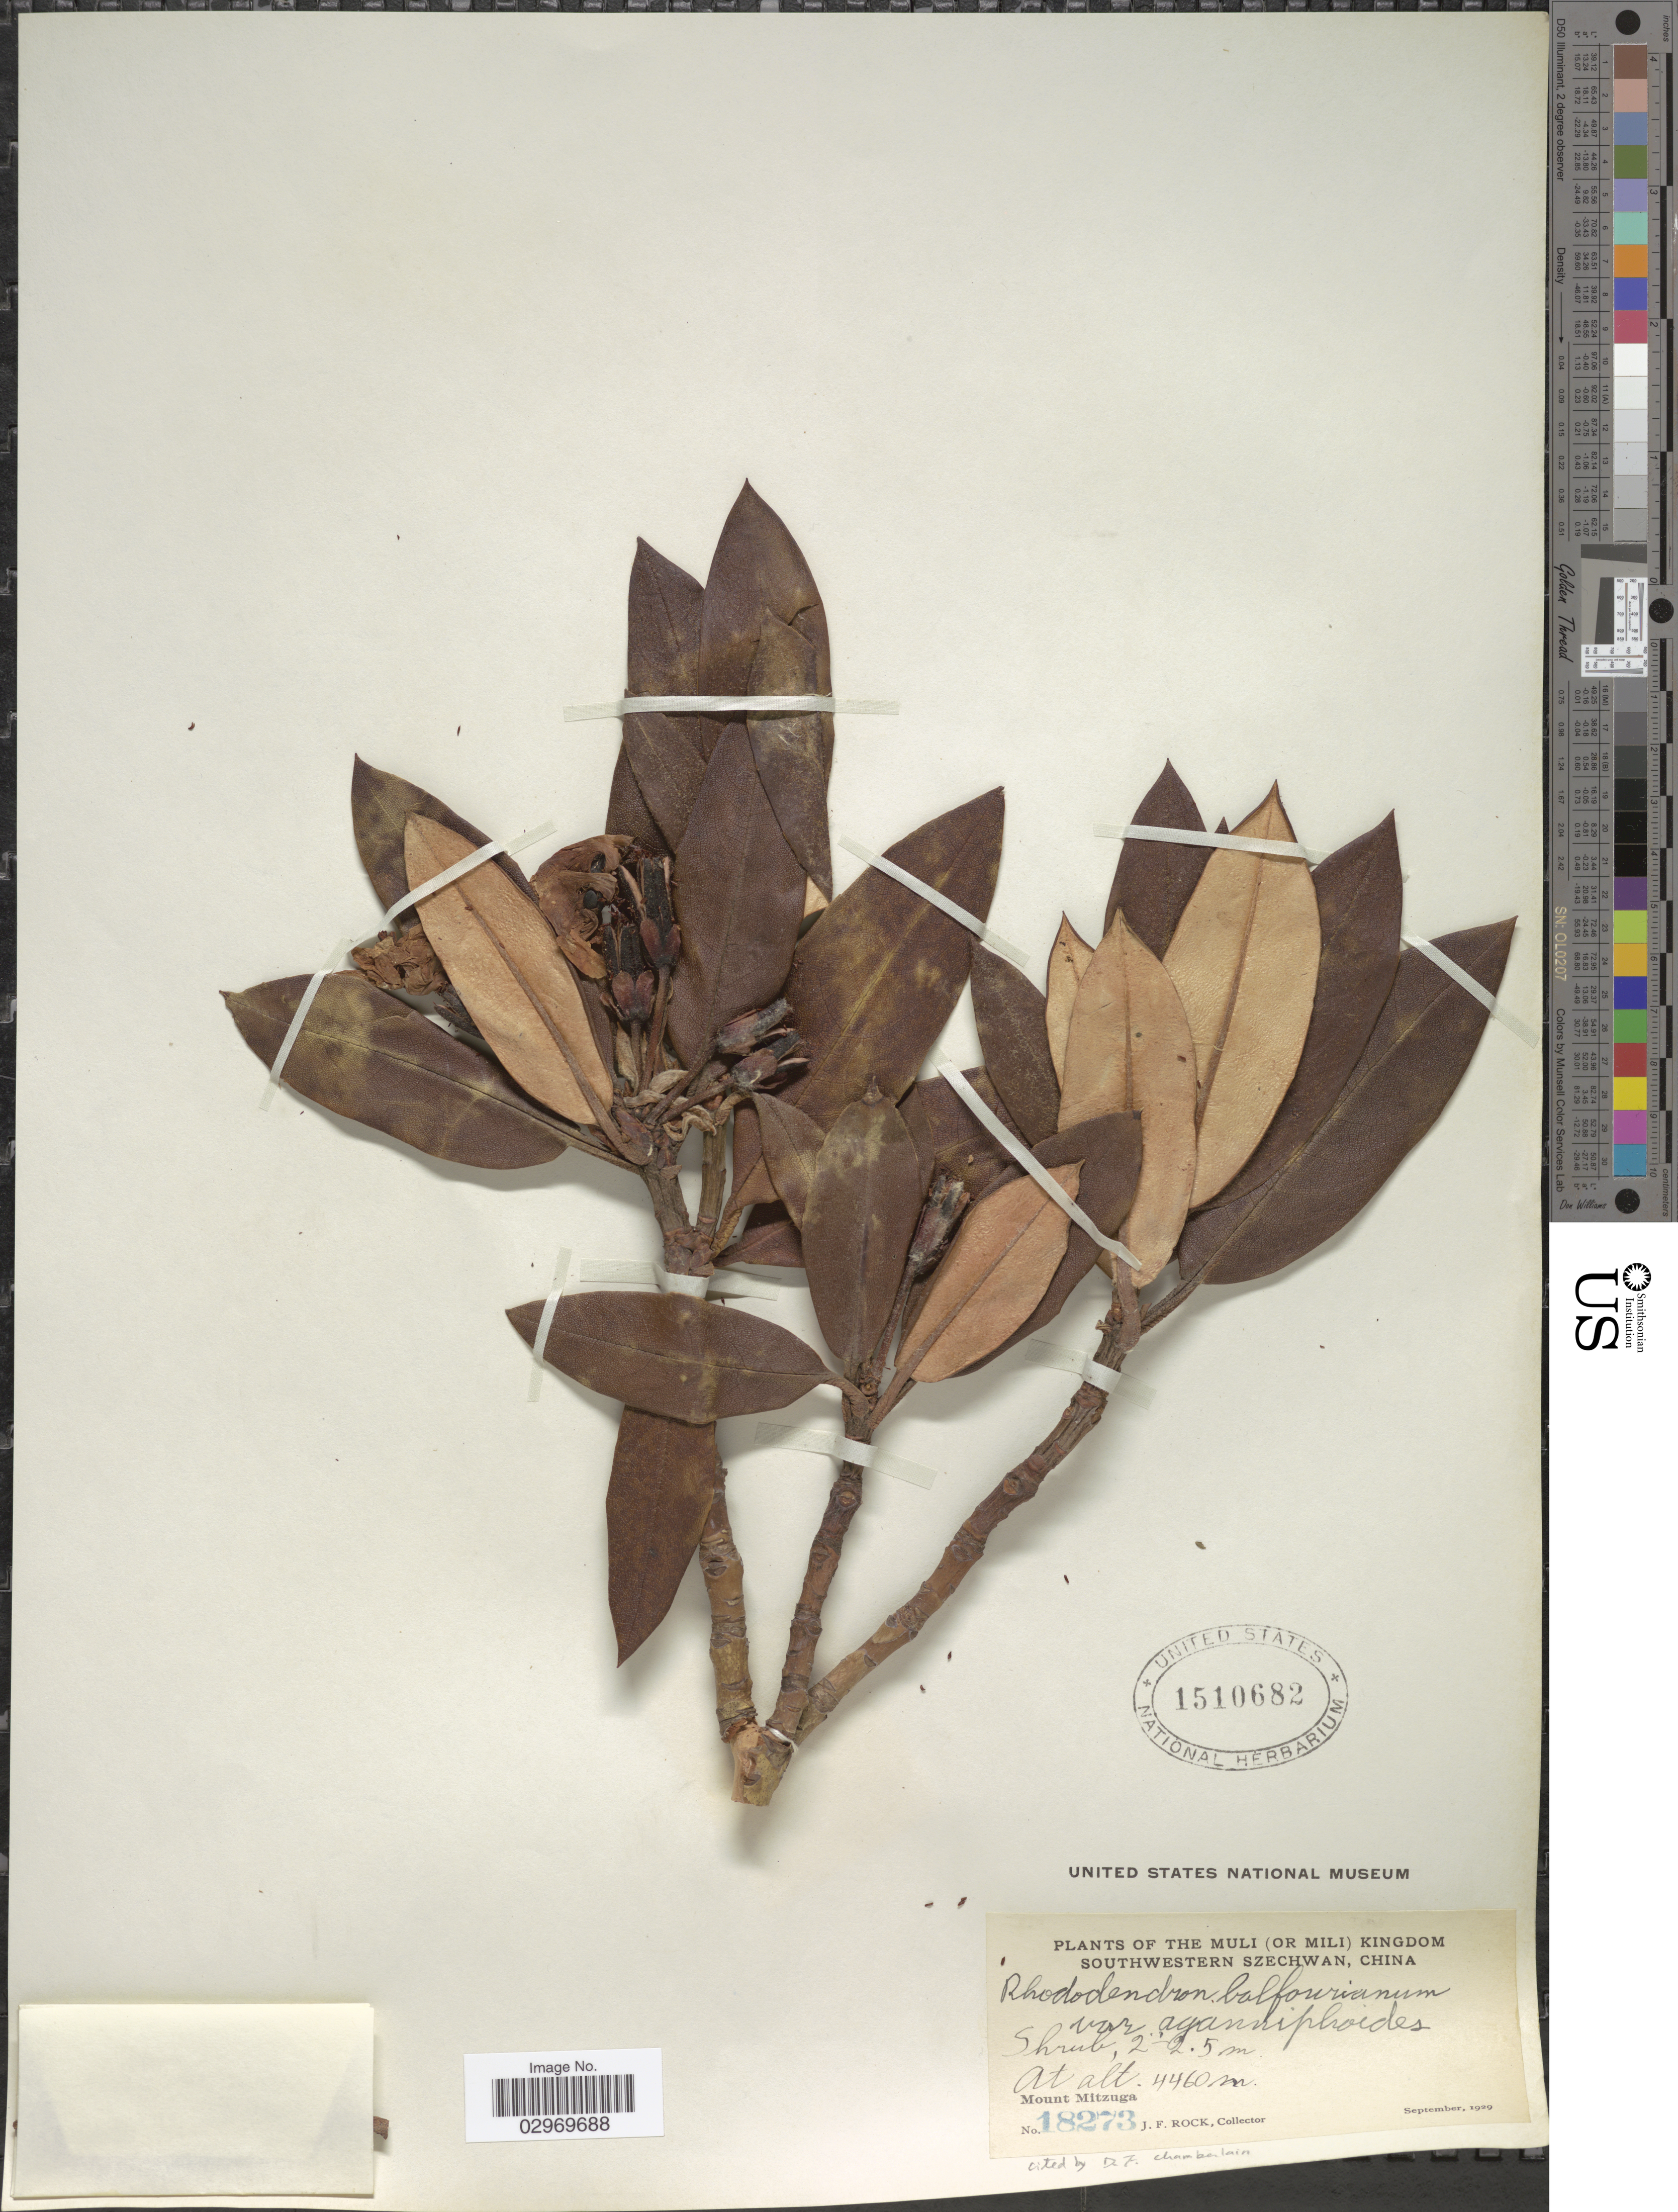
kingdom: Plantae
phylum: Tracheophyta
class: Magnoliopsida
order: Ericales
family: Ericaceae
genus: Rhododendron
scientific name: Rhododendron balfourianum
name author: Diels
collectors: J. Rock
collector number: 18273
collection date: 1929-09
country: China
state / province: Sichuan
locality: The Muli (or Mili) Kingdom, Southwestern Szechwan. Mount Mitzuga.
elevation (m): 4460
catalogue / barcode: US 1510682